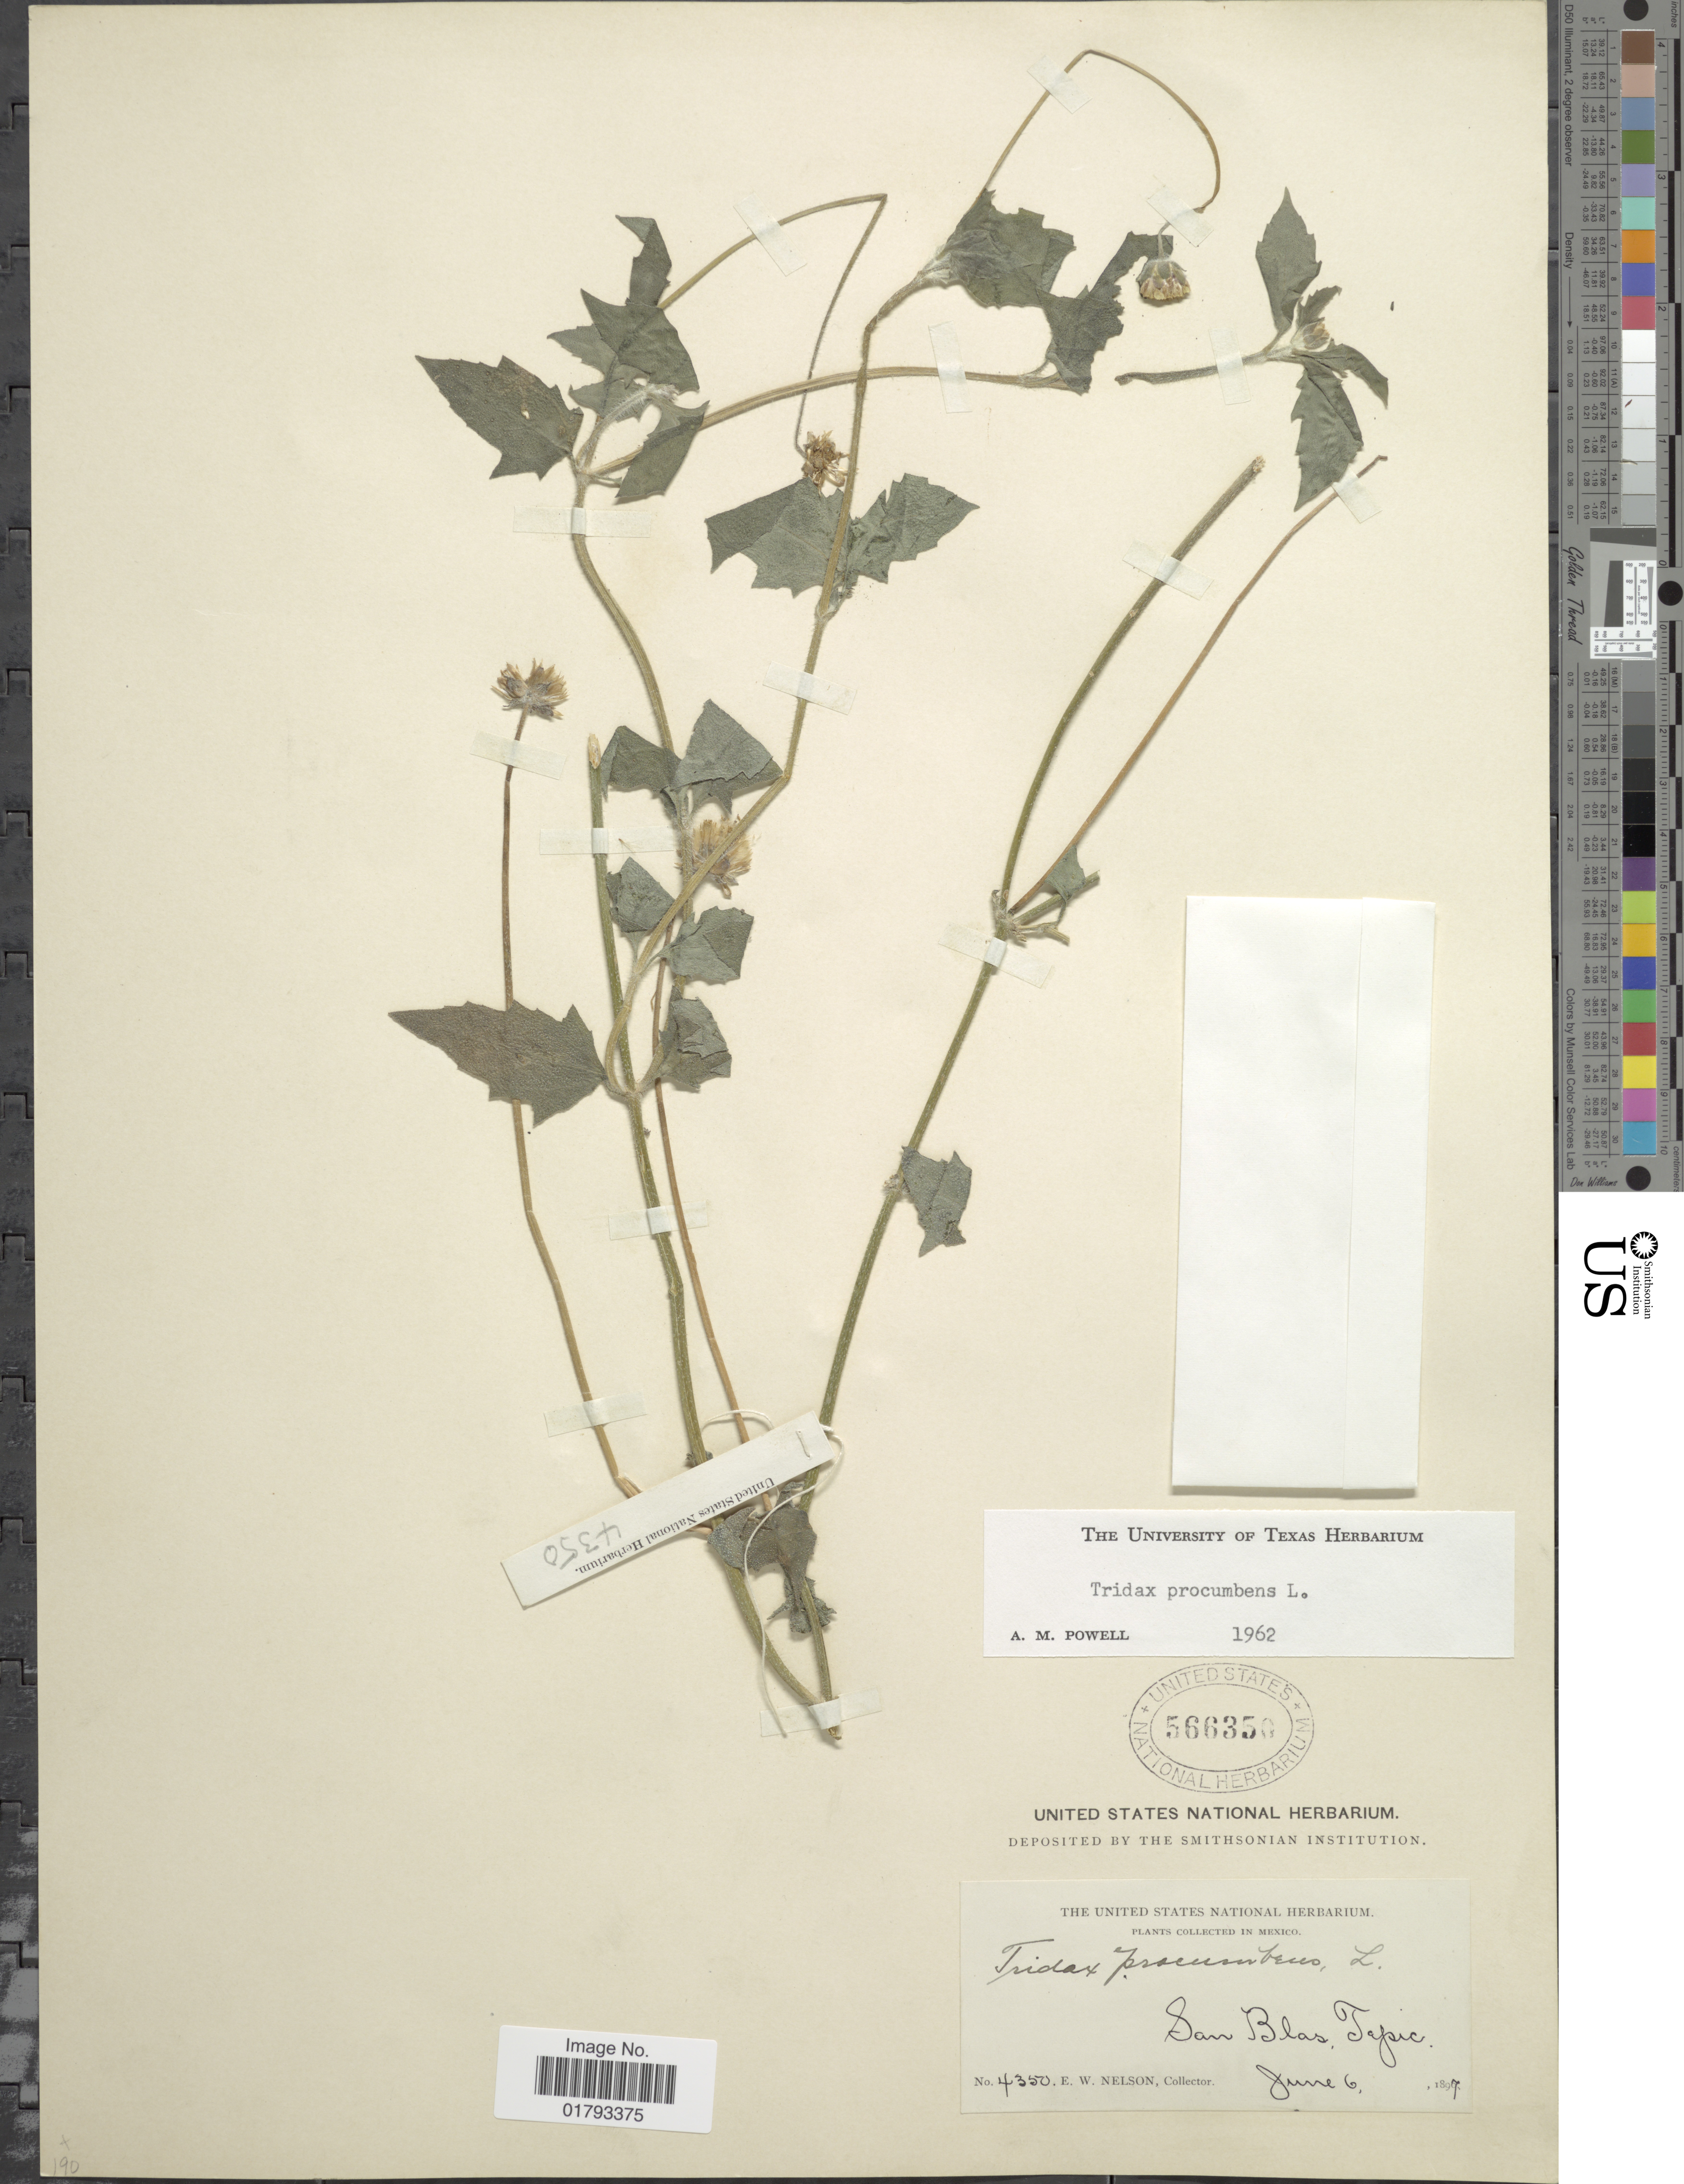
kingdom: Plantae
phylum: Tracheophyta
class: Magnoliopsida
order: Asterales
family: Asteraceae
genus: Tridax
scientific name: Tridax procumbens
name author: L.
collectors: E. W. Nelson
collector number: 4350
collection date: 1897-06-06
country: Mexico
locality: San Blas. Tepic.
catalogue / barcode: US 566350